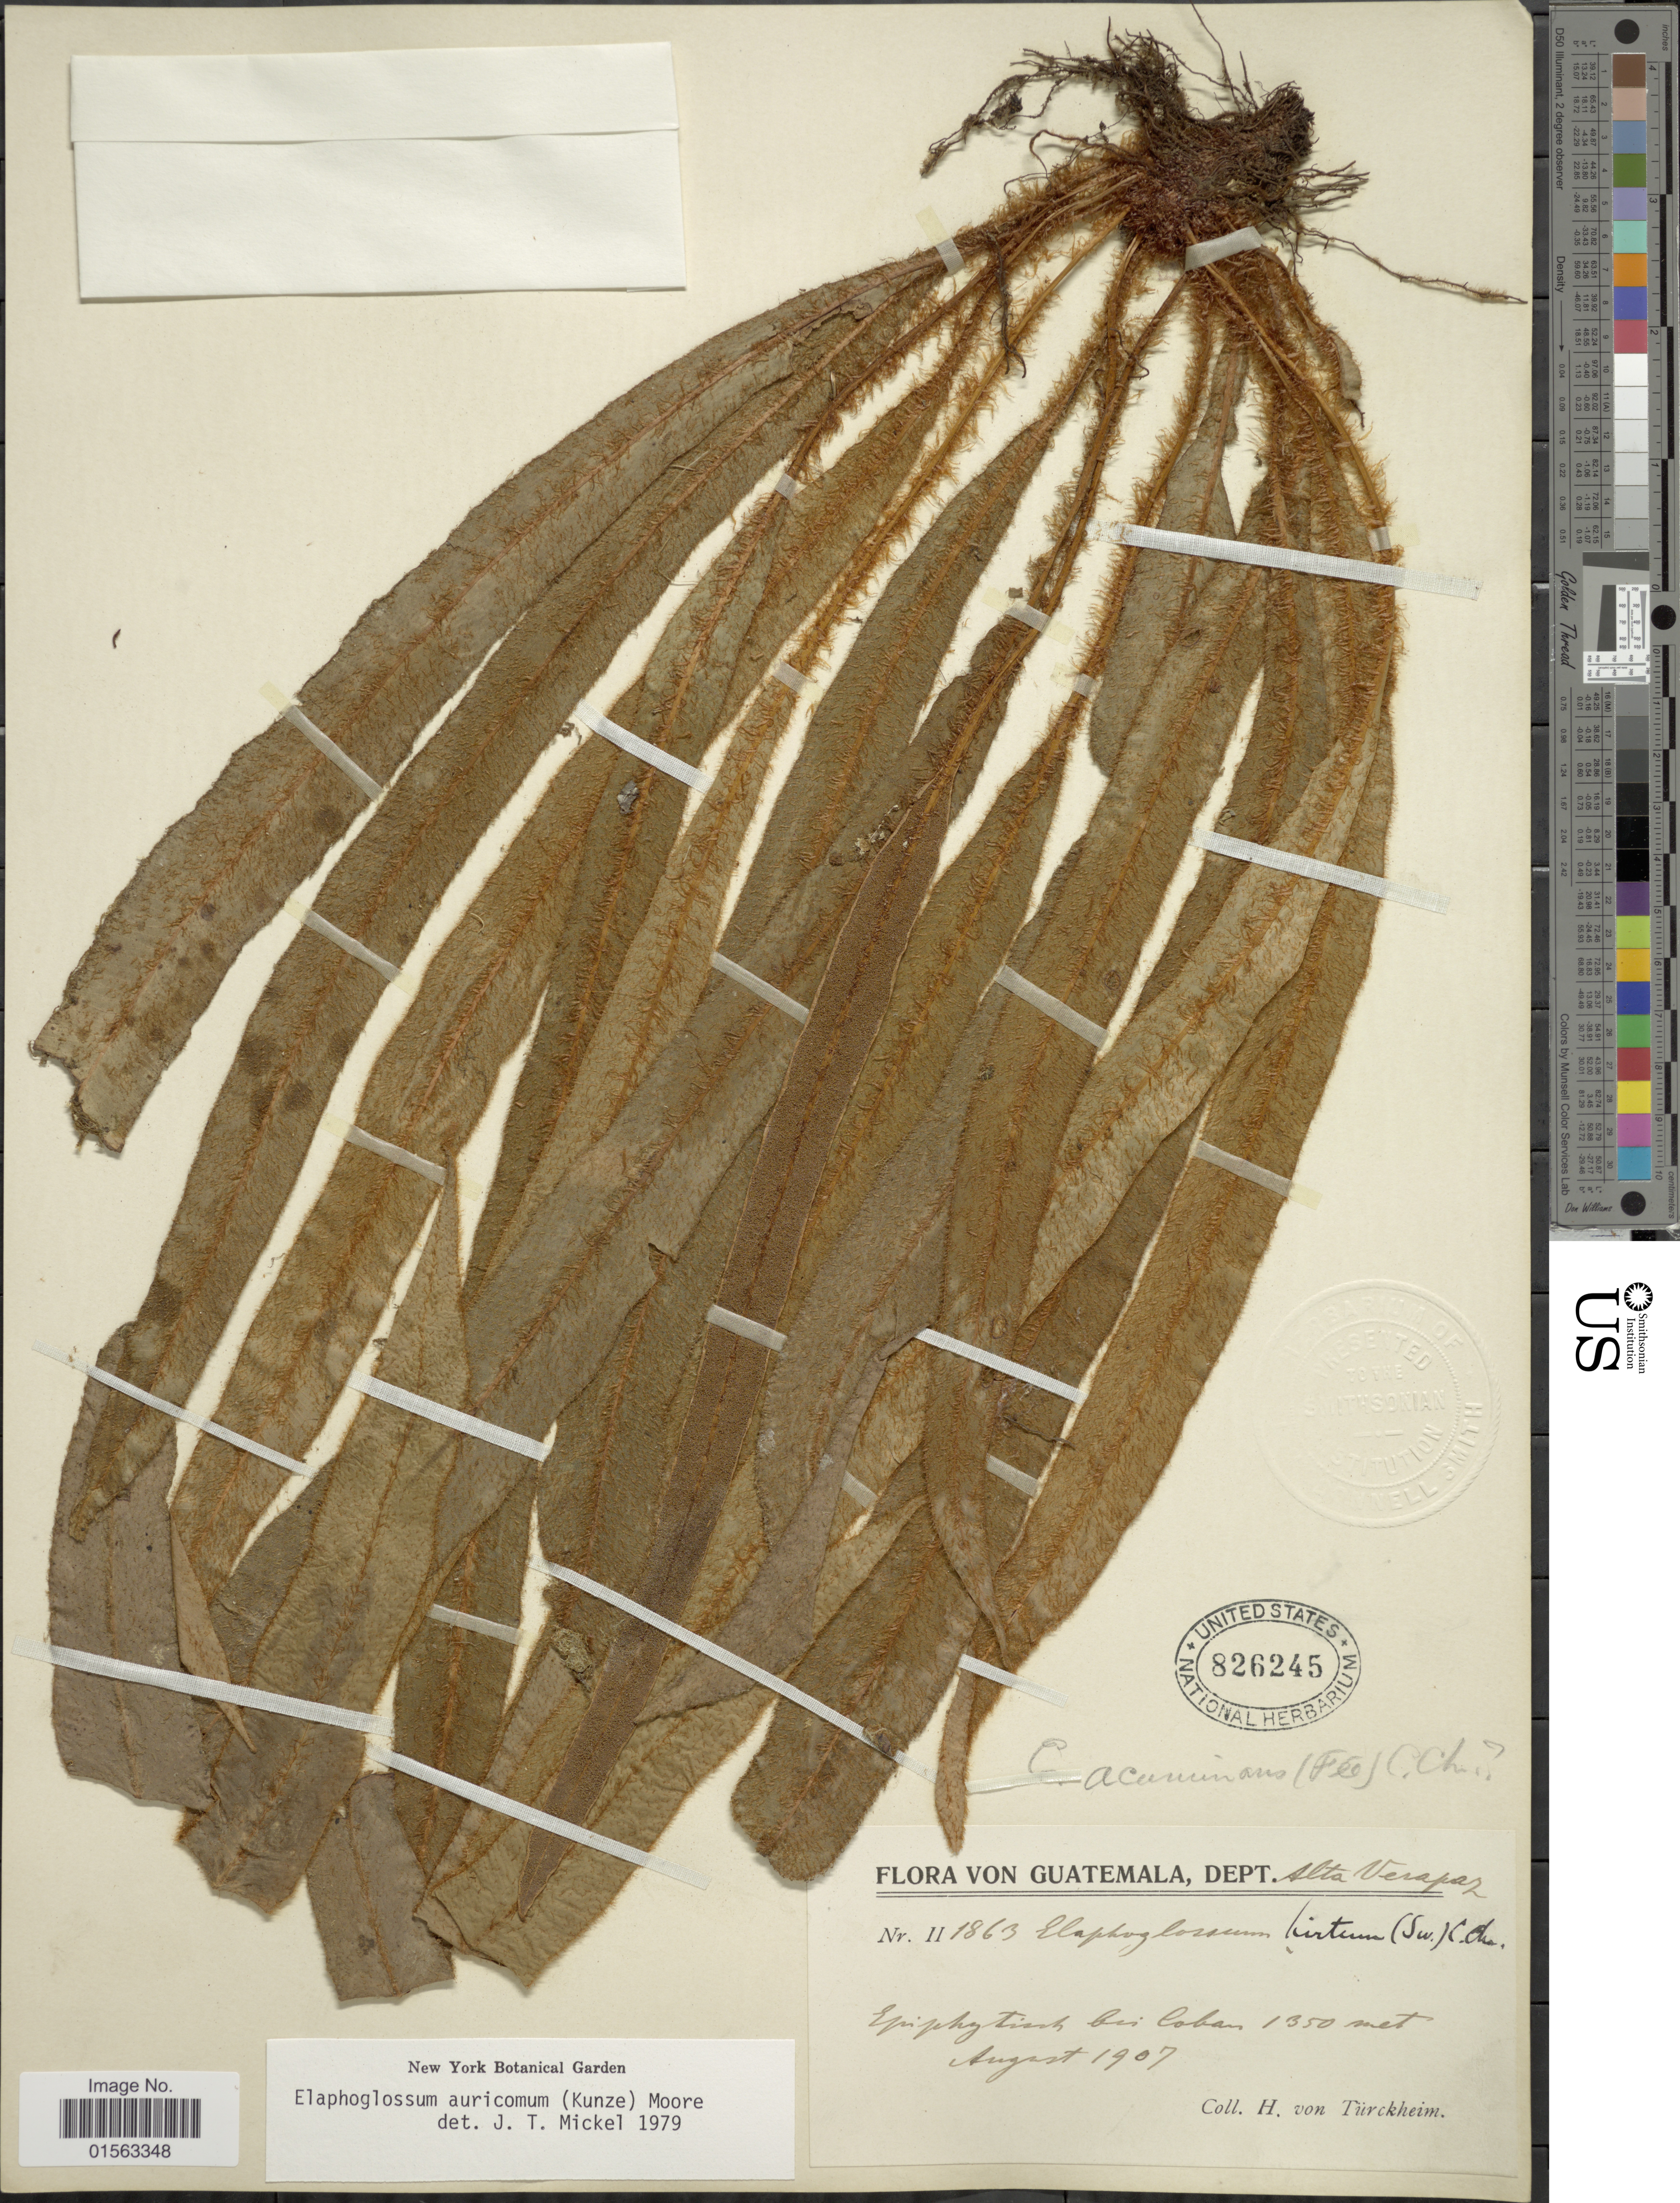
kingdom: Plantae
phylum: Tracheophyta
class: Polypodiopsida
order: Polypodiales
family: Dryopteridaceae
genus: Elaphoglossum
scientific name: Elaphoglossum auricomum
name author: (Kunze) T. Moore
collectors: H. von Türckheim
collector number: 2/1863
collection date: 1907-08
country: Guatemala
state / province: Alta Verapaz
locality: Dept. Alta Verapaz, Coban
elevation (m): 1350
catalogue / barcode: US 826245